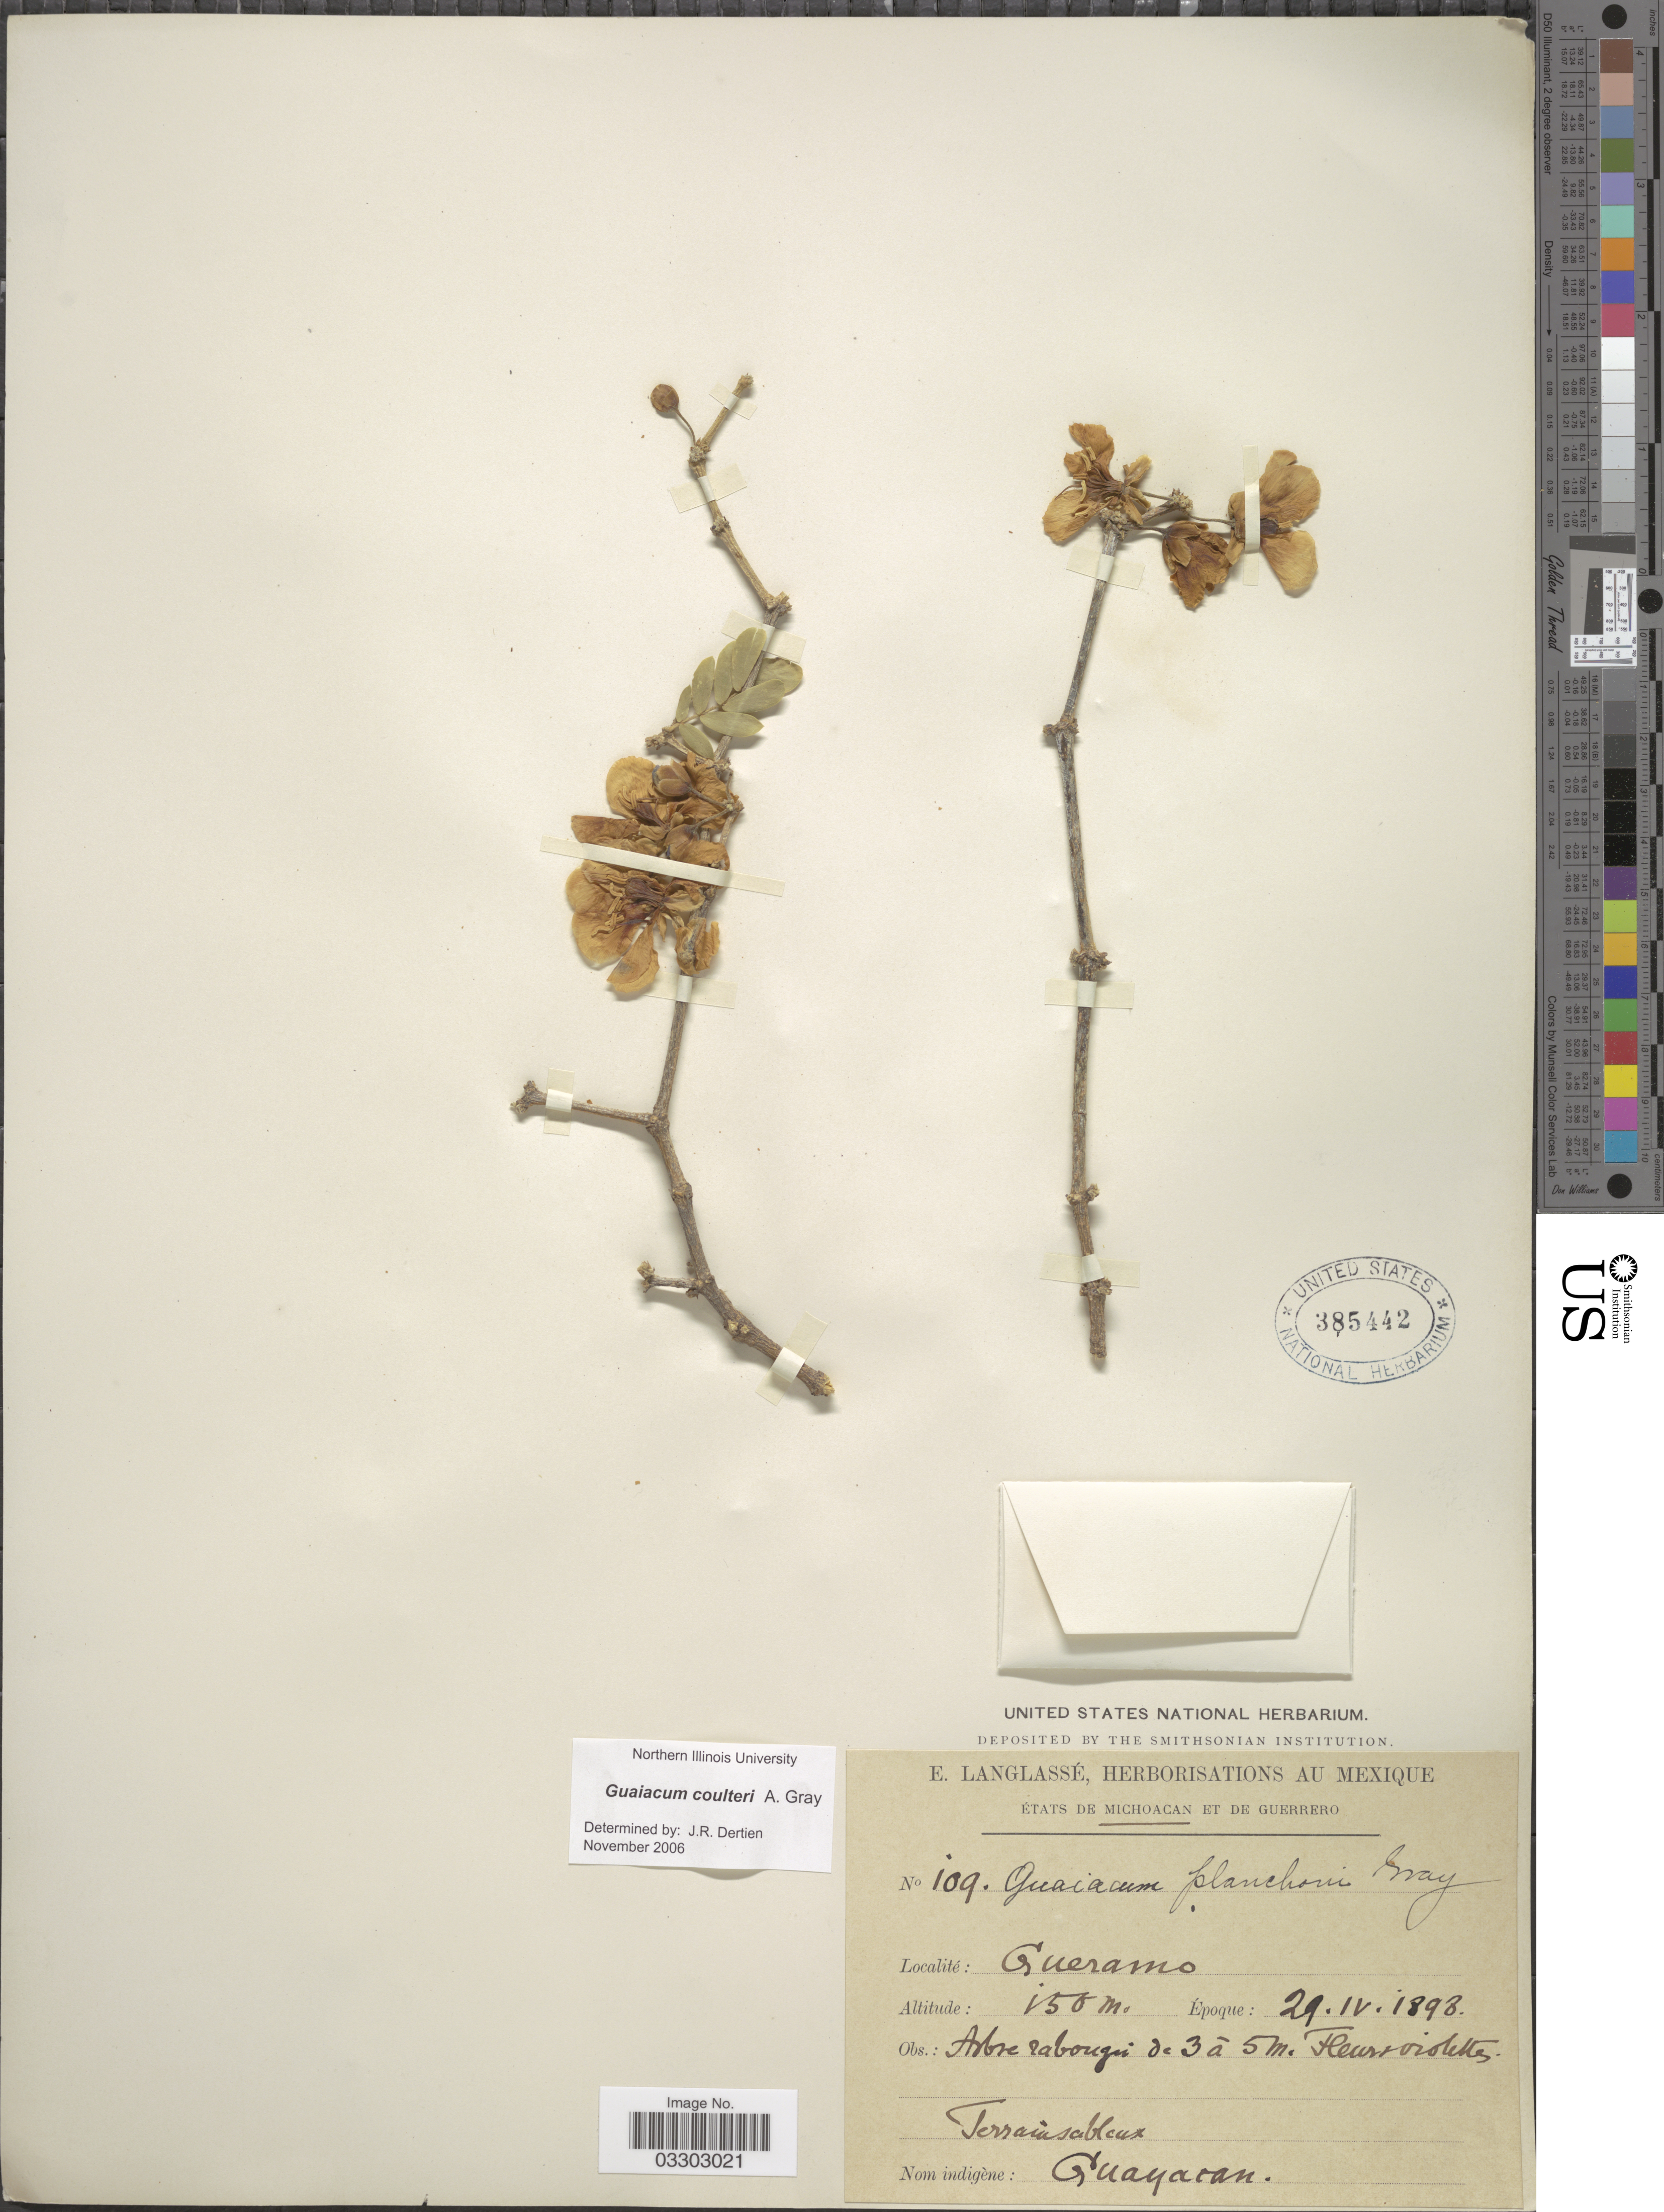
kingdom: Plantae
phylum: Tracheophyta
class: Magnoliopsida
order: Zygophyllales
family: Zygophyllaceae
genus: Guaiacum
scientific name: Guaiacum coulteri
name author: A. Gray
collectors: E. Langlassé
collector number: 109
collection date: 1898-04-29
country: Mexico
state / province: Michoacán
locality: Gueramo.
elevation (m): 150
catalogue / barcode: US 385442